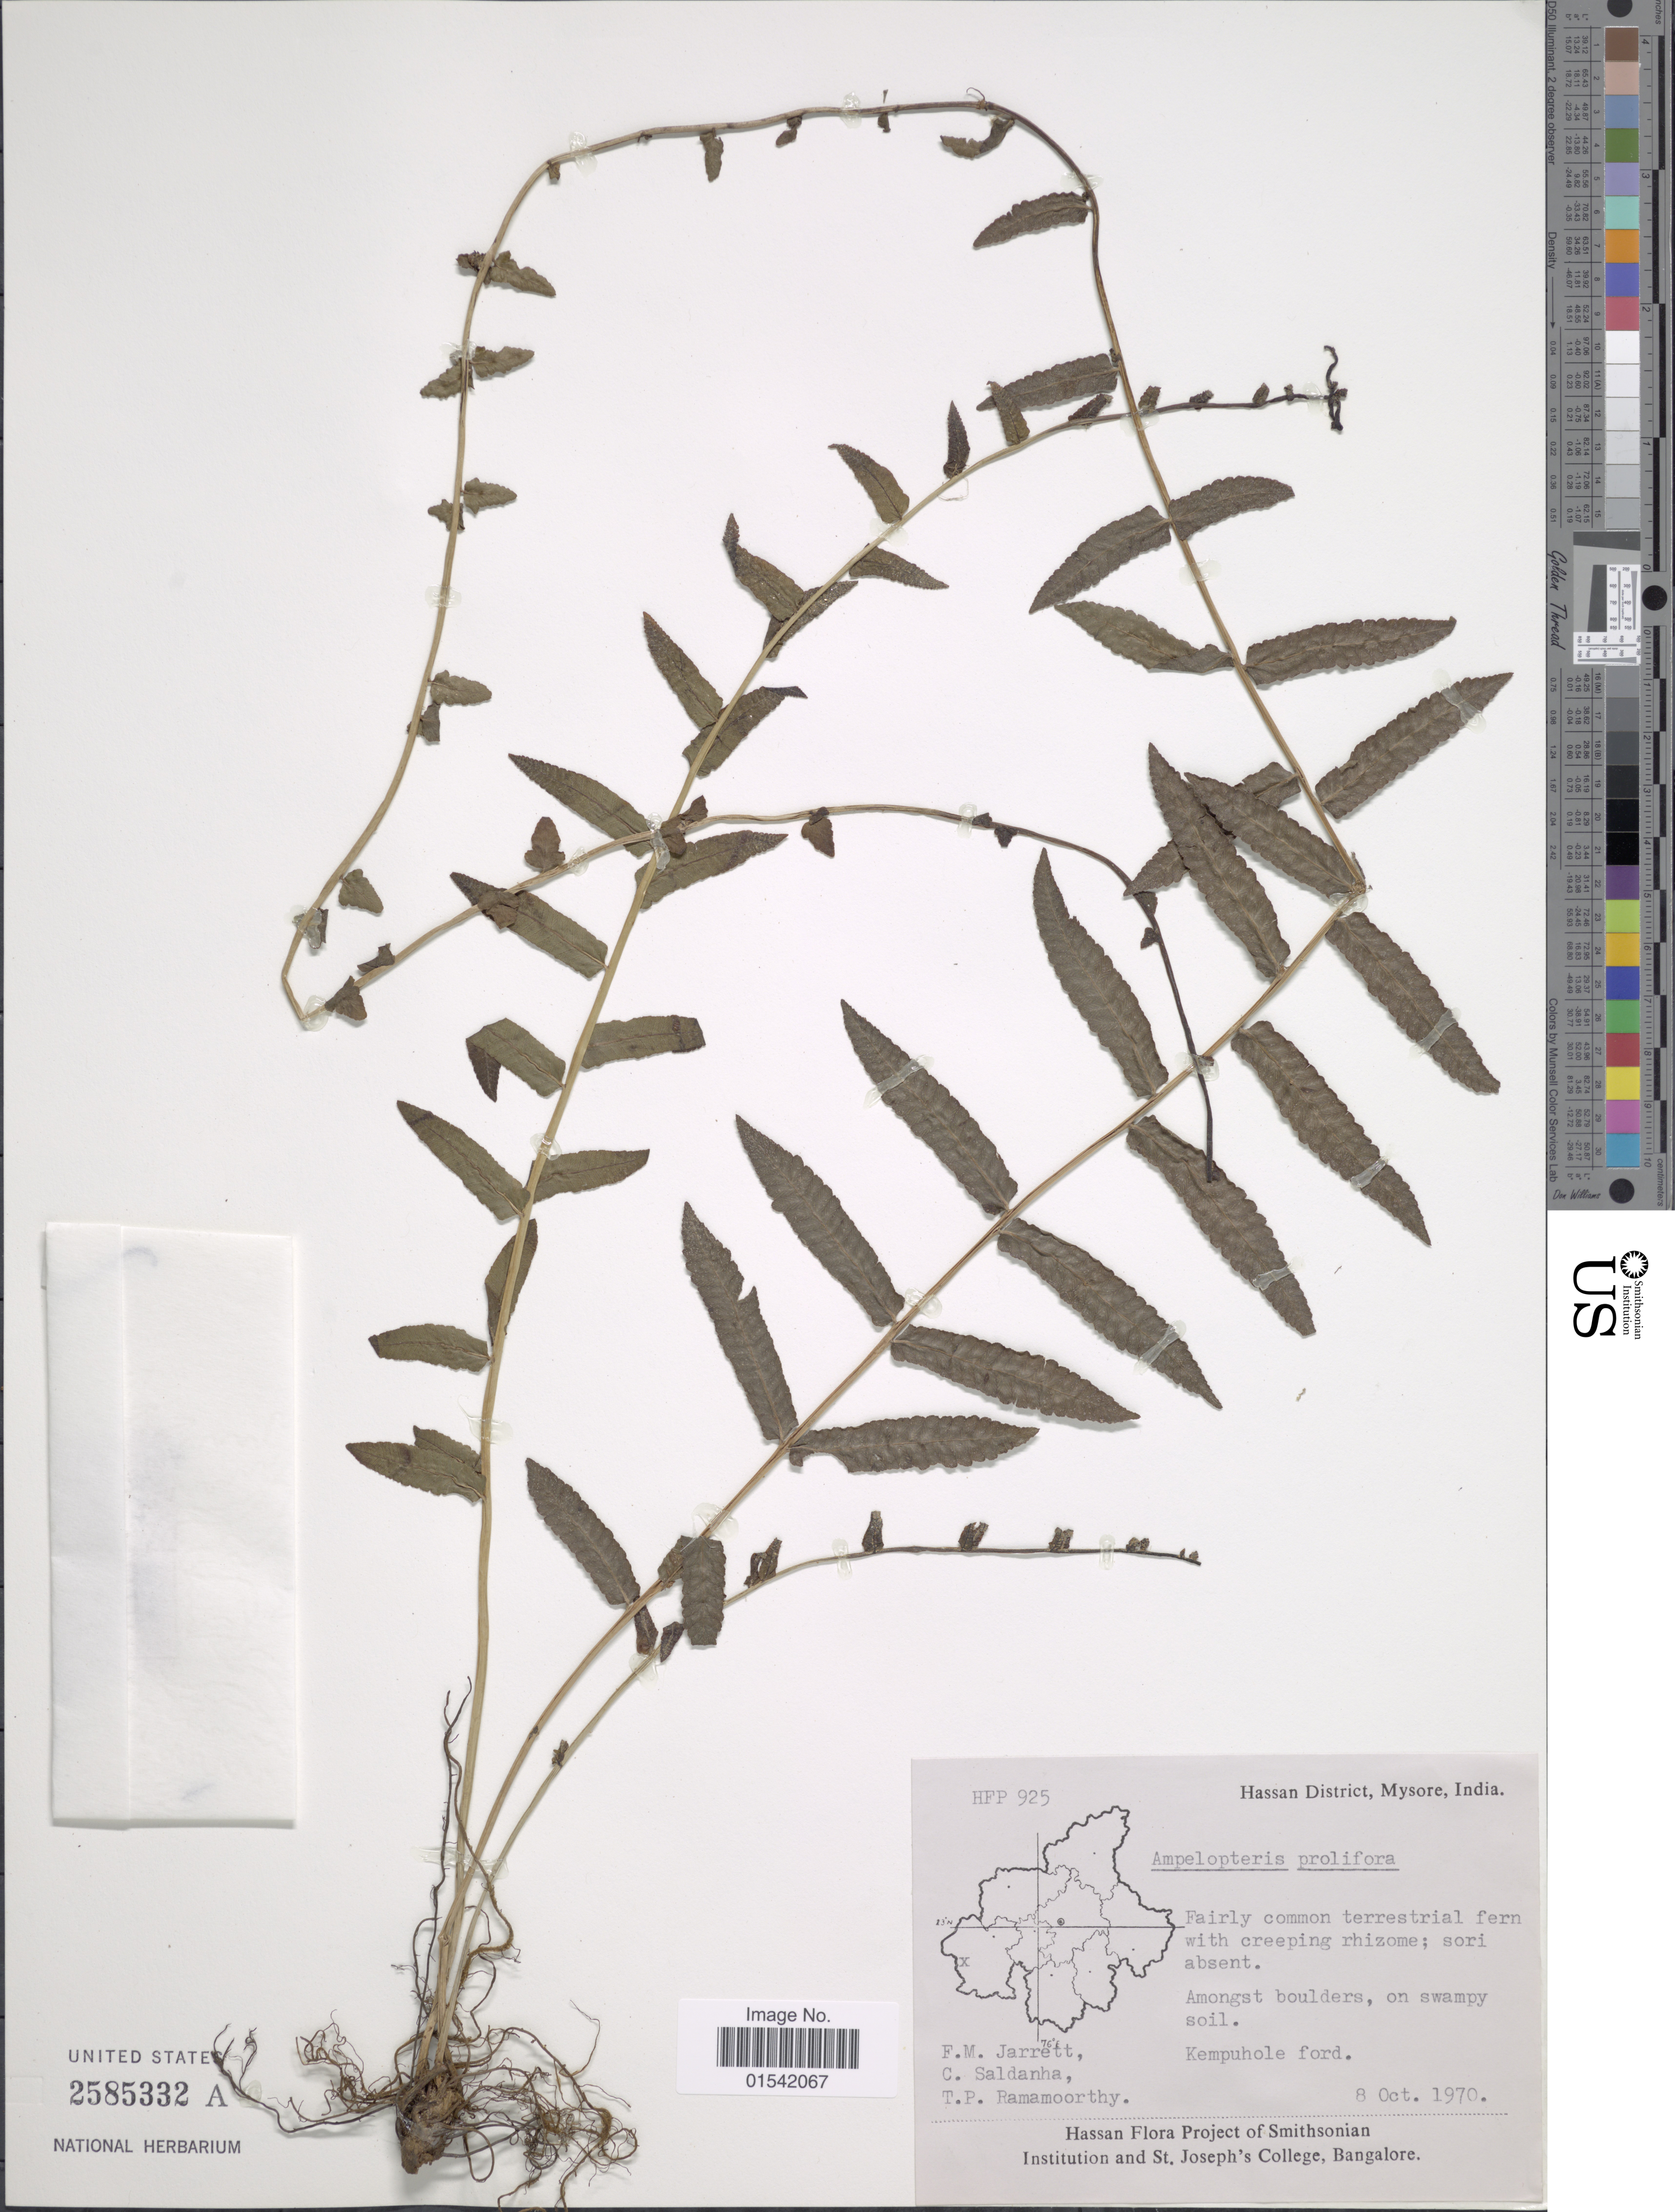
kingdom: Plantae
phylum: Tracheophyta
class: Polypodiopsida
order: Polypodiales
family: Thelypteridaceae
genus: Ampelopteris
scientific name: Ampelopteris prolifera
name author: (Retz.) Copel.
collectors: F. M. Jarrett, C. Saldanha & T. P. Ramamoorthy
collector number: HFP 925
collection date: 1970-10-08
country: India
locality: Hassan District, Mysore, Amongst boulders, on swampy soil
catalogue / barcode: US 2585332A